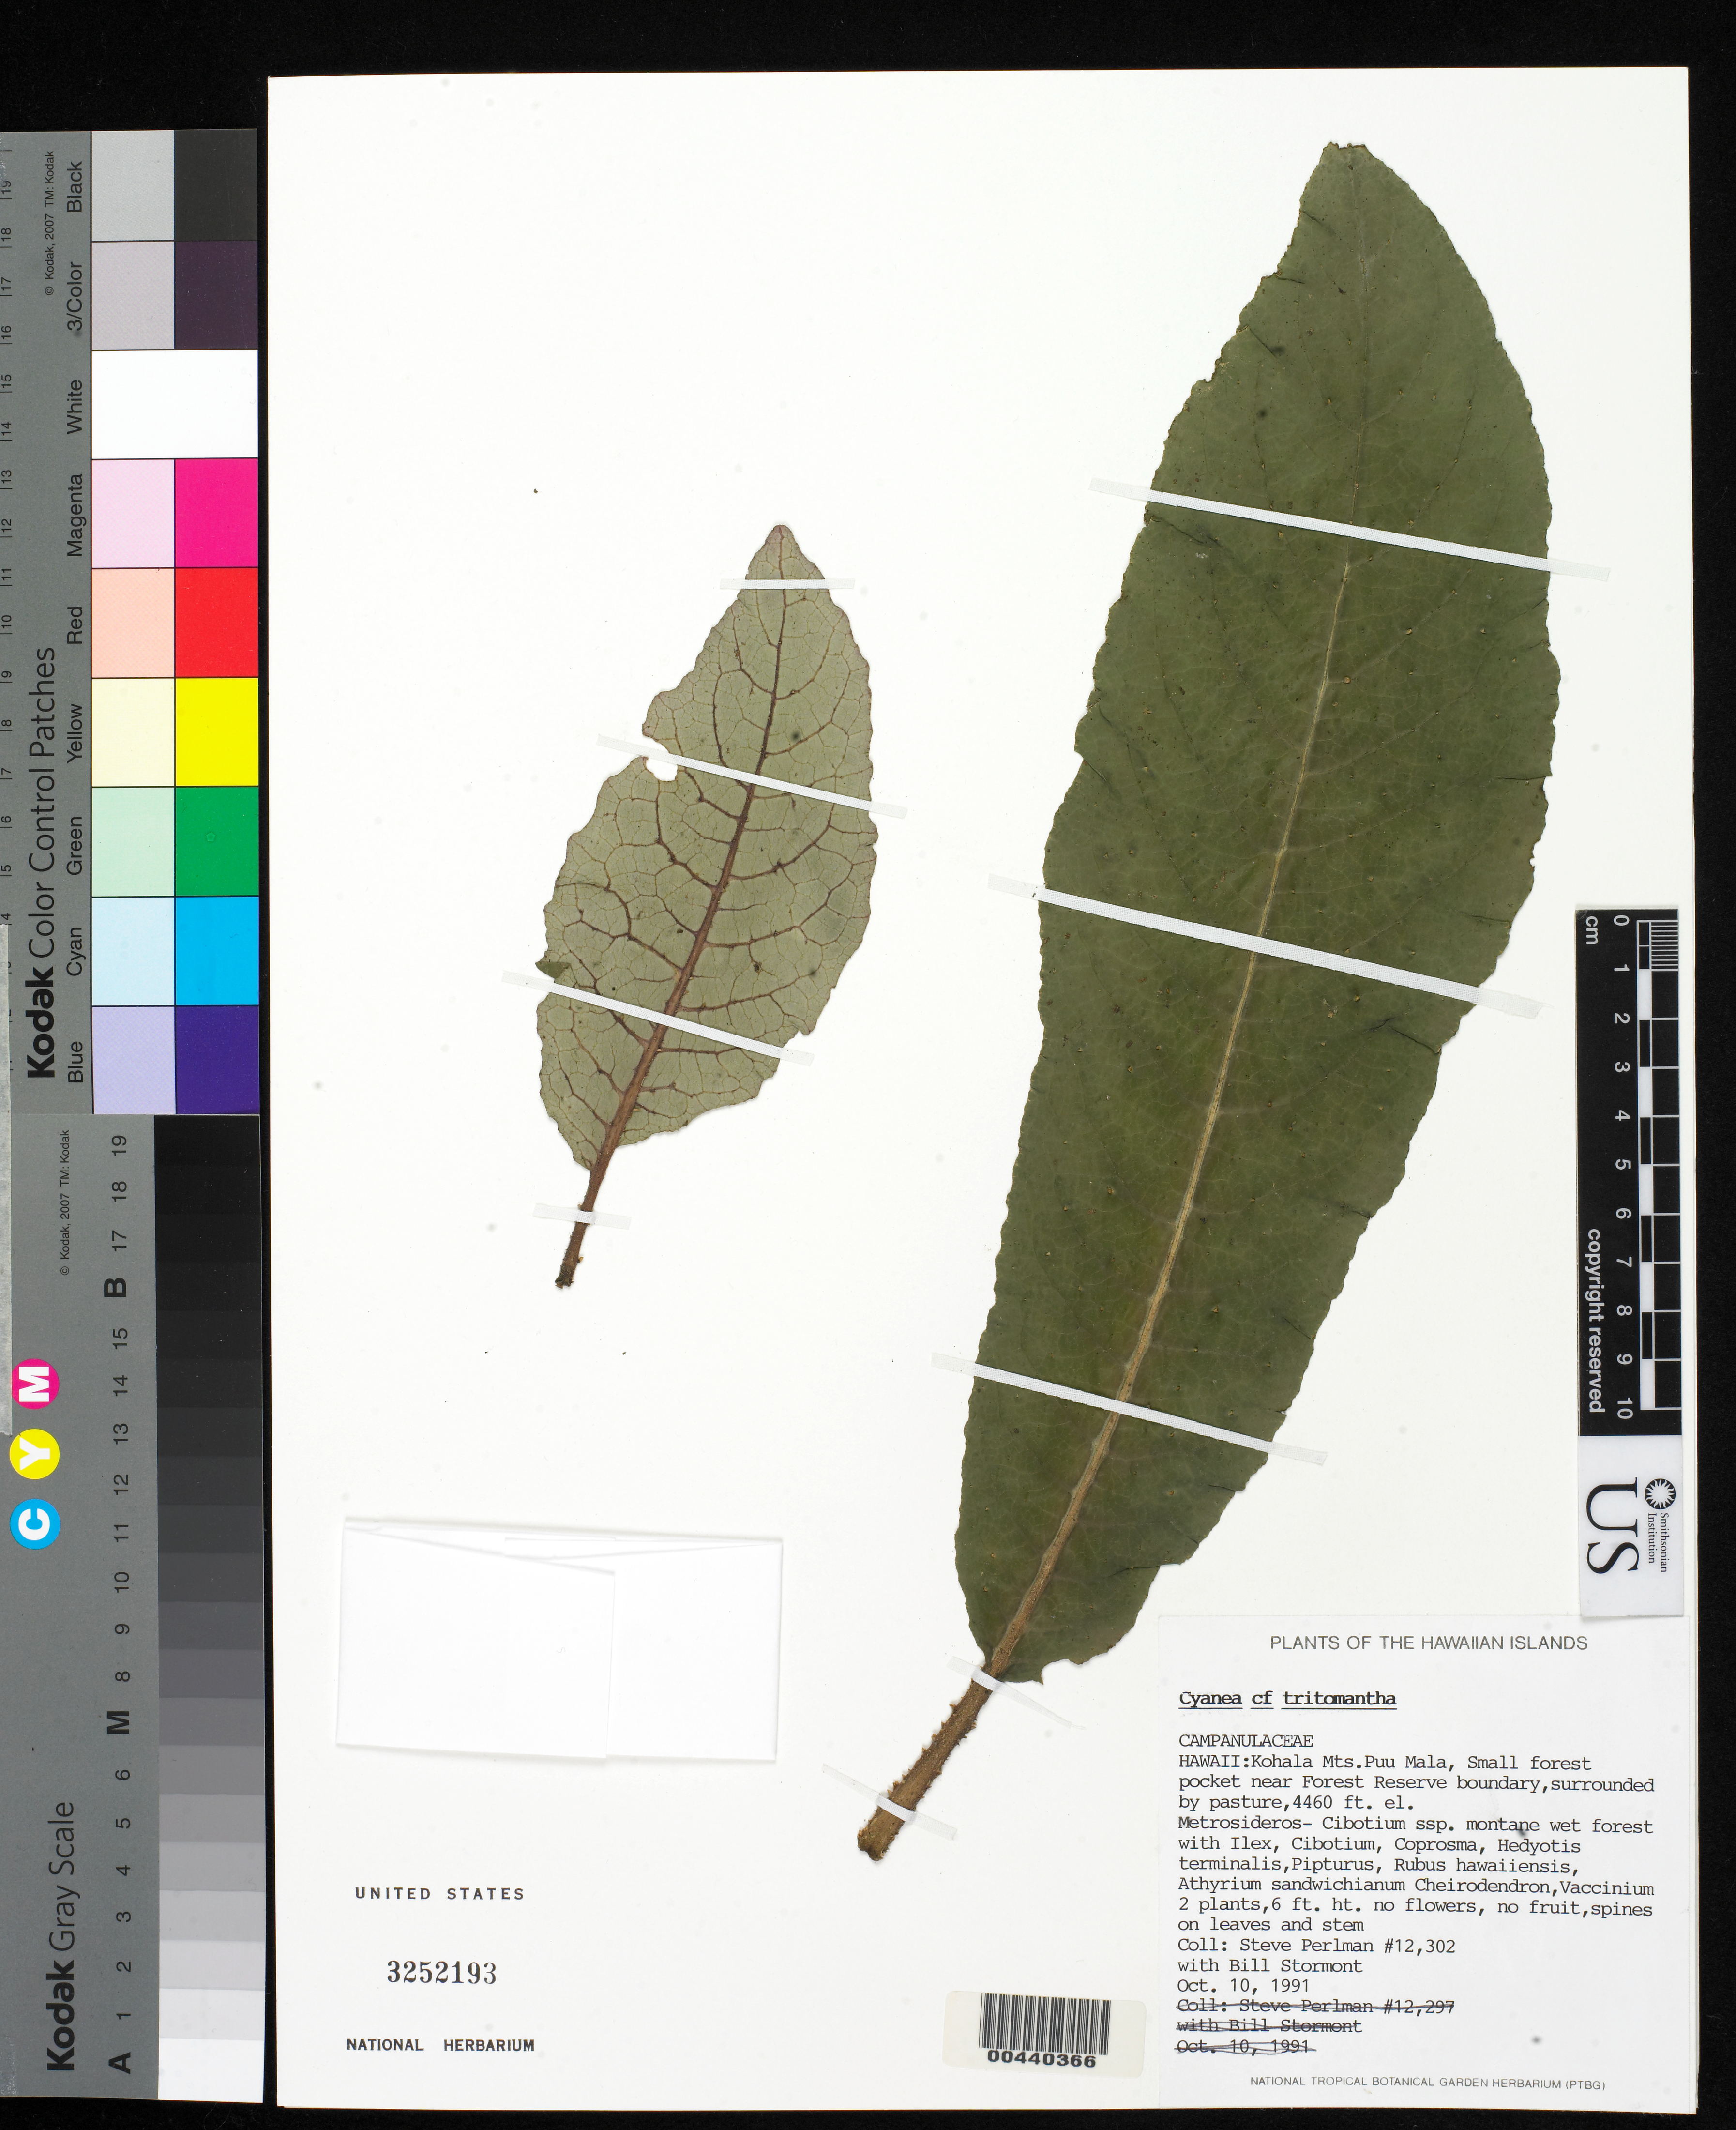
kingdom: Plantae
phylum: Tracheophyta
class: Magnoliopsida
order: Asterales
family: Campanulaceae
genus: Cyanea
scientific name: Cyanea tritomantha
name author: A. Gray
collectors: S. P. Perlman & B. Stormont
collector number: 12302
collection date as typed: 10 Oct 1991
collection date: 1991-10-10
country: United States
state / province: Hawaii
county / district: Hawaii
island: Hawaii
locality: Kohala Mts., Puu Mala, small forest pocket near Forest Reserve boundary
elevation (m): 1359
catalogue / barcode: US 3252193